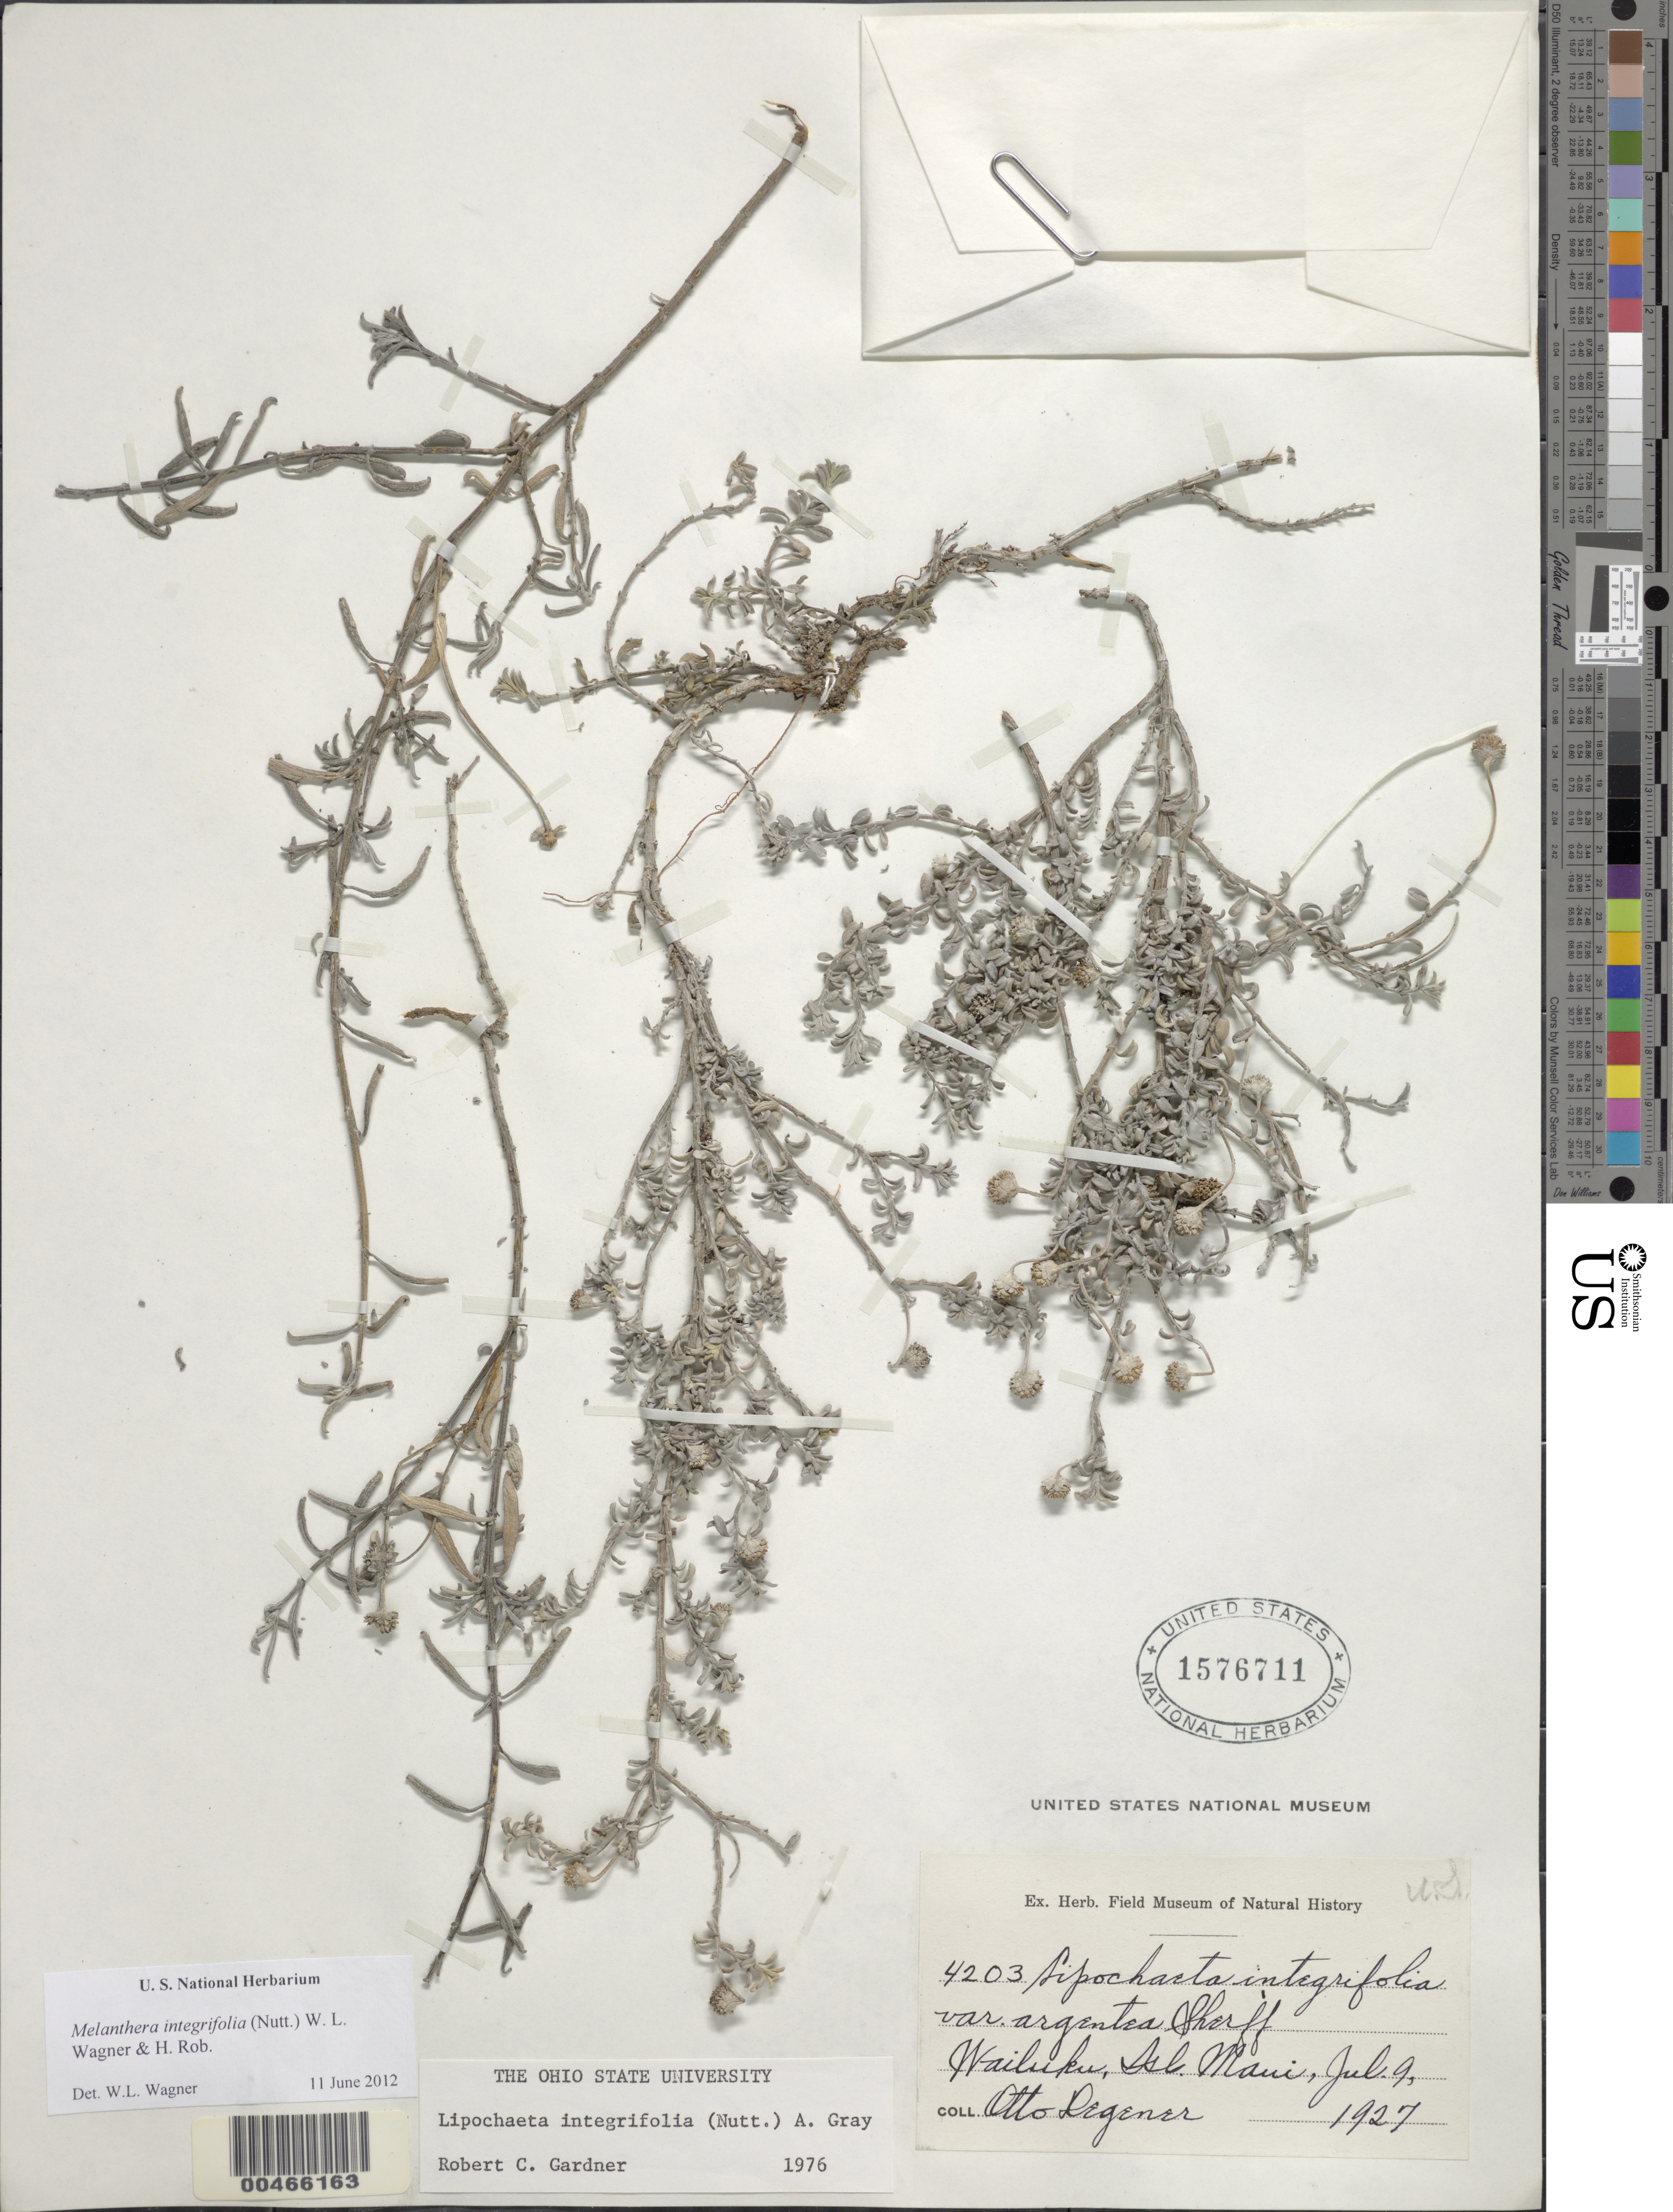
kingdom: Plantae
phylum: Tracheophyta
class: Magnoliopsida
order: Asterales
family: Asteraceae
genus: Wollastonia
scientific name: Wollastonia integrifolia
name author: (Nutt.) Orchard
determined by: Wagner, W. L., (BOT), Smithsonian Institution - National Museum of Natural History (UNITED STATES)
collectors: O. Degener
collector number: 4203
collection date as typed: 9 Jul 1927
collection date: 1927-07-09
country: United States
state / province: Hawaii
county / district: Maui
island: Maui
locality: Wailuku, Isle Maui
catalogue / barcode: US 1576711